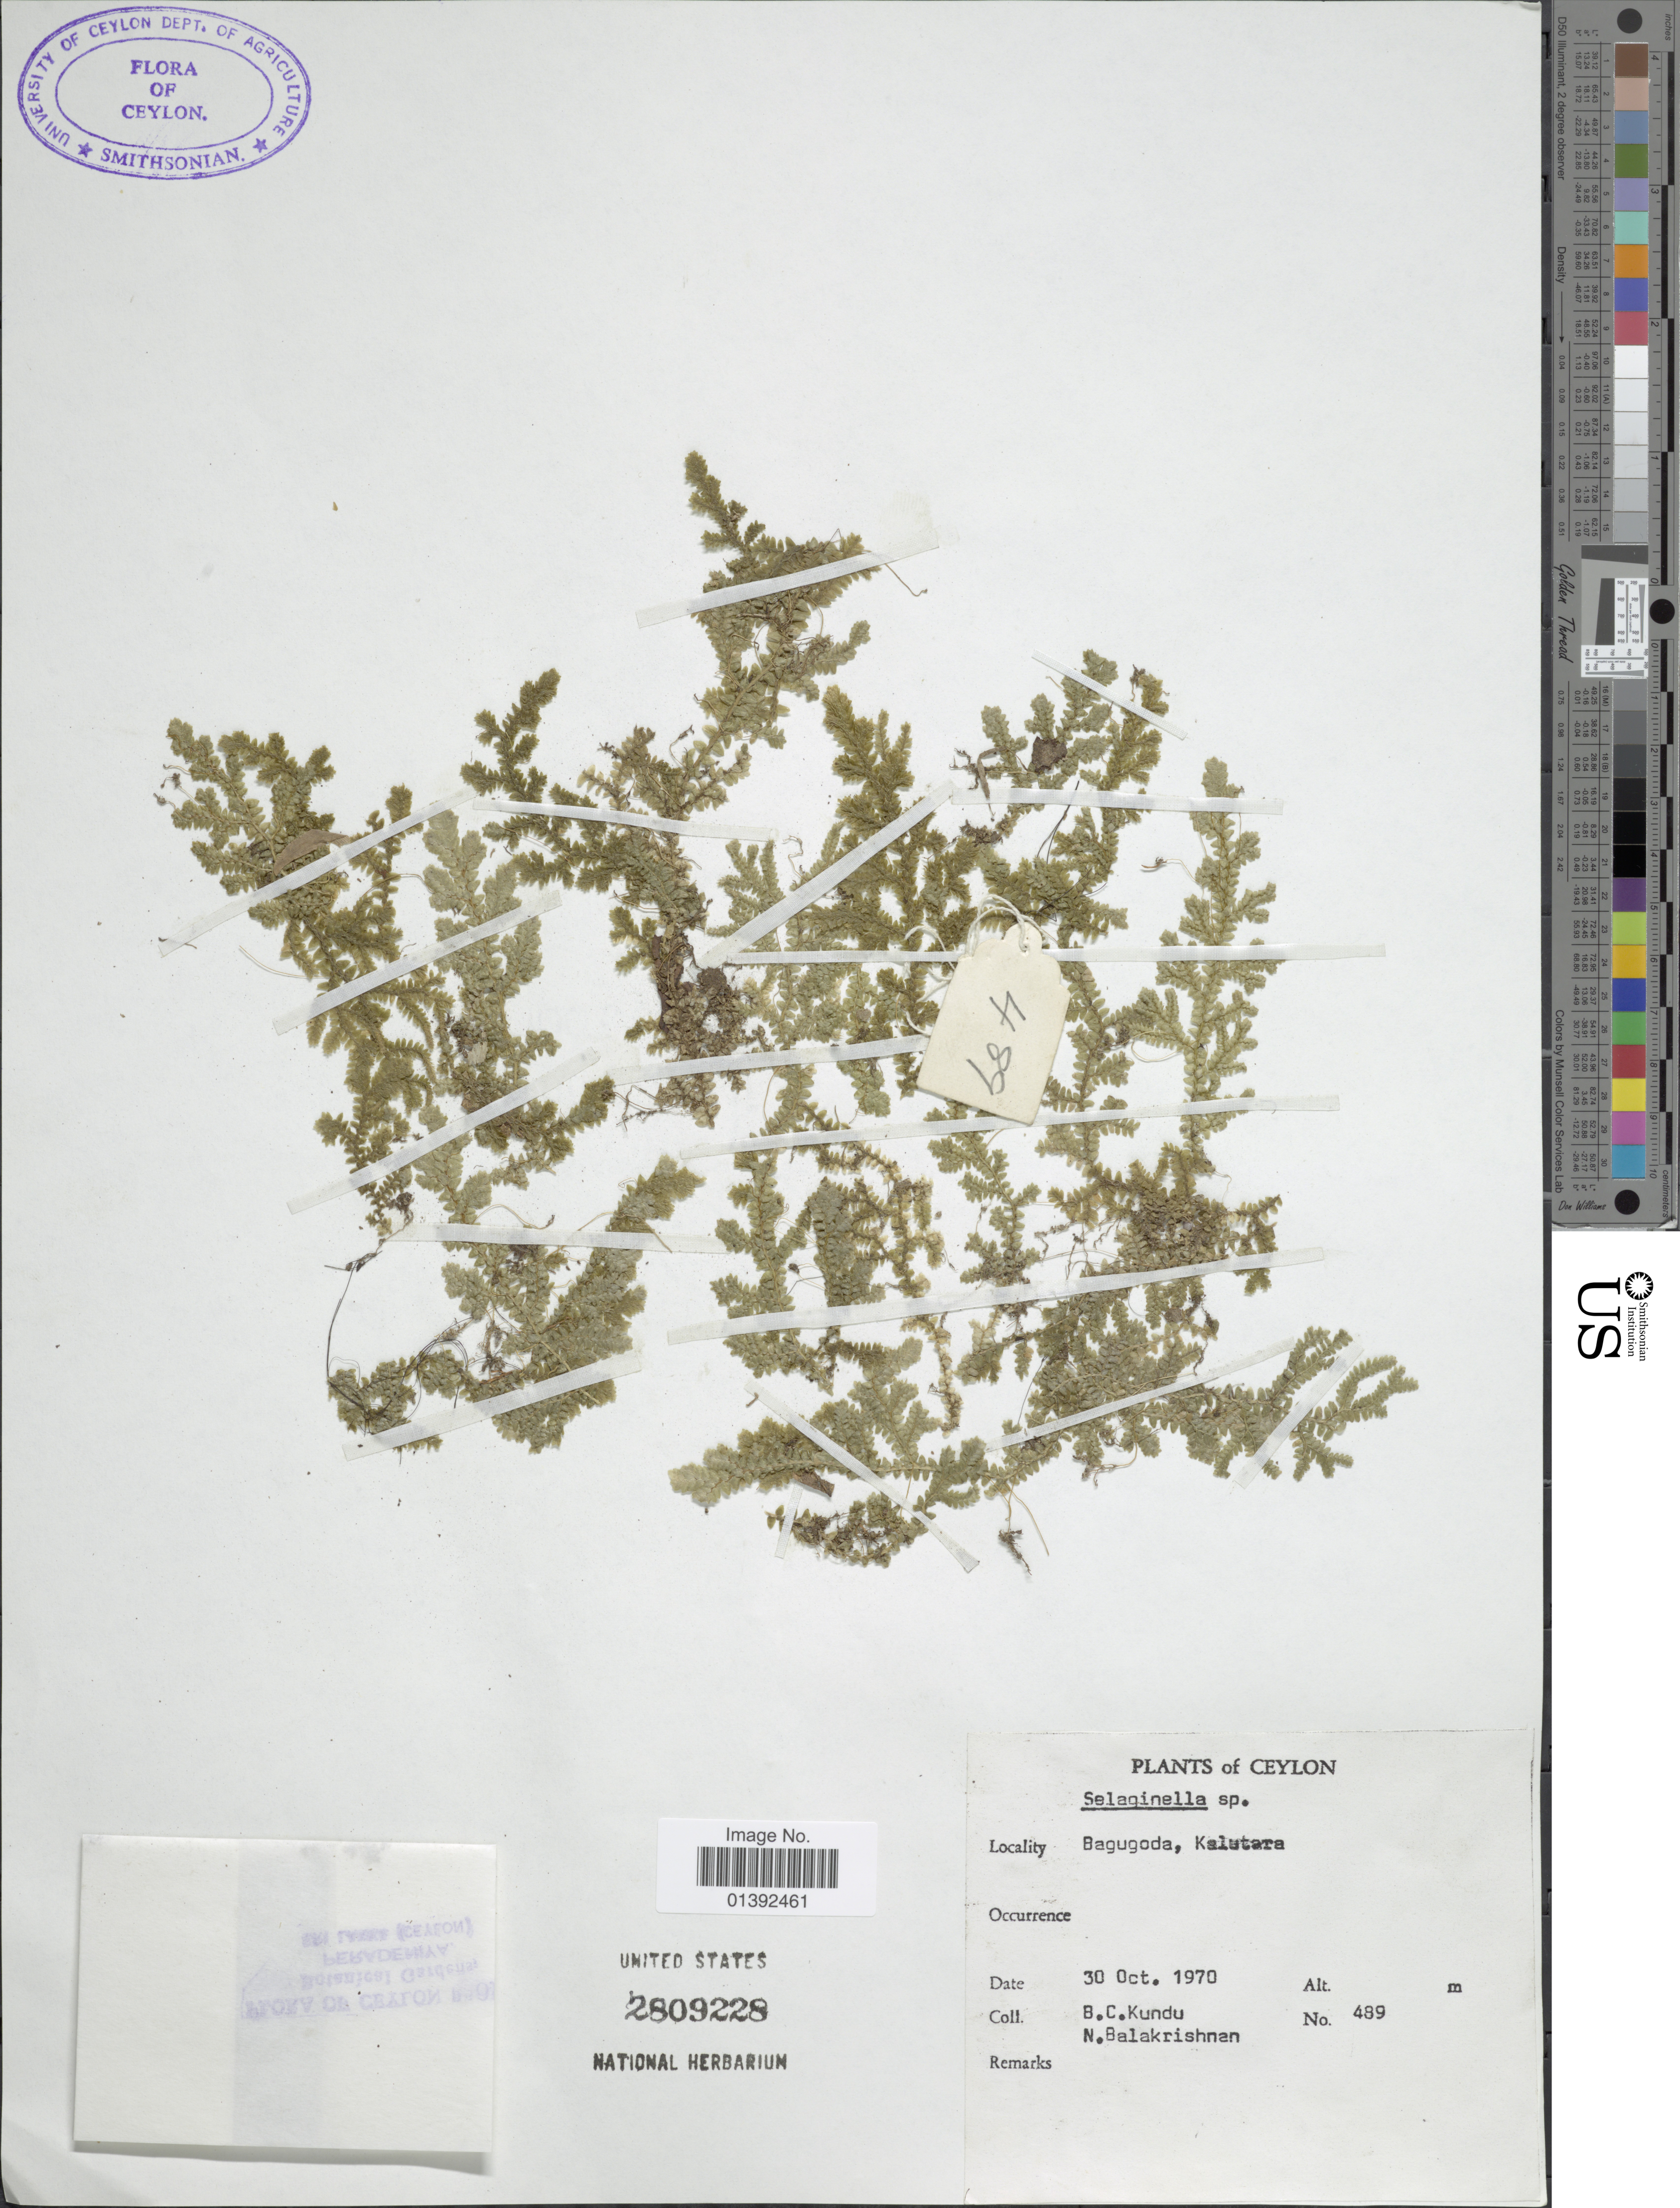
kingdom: Plantae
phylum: Tracheophyta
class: Lycopodiopsida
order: Selaginellales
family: Selaginellaceae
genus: Selaginella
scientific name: Selaginella sp.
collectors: B. C. Kundu & N. Balakrishnan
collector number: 489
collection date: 1970-10-30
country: Sri Lanka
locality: Ceylon, Bagugoda, Kalutara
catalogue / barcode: US 2809228